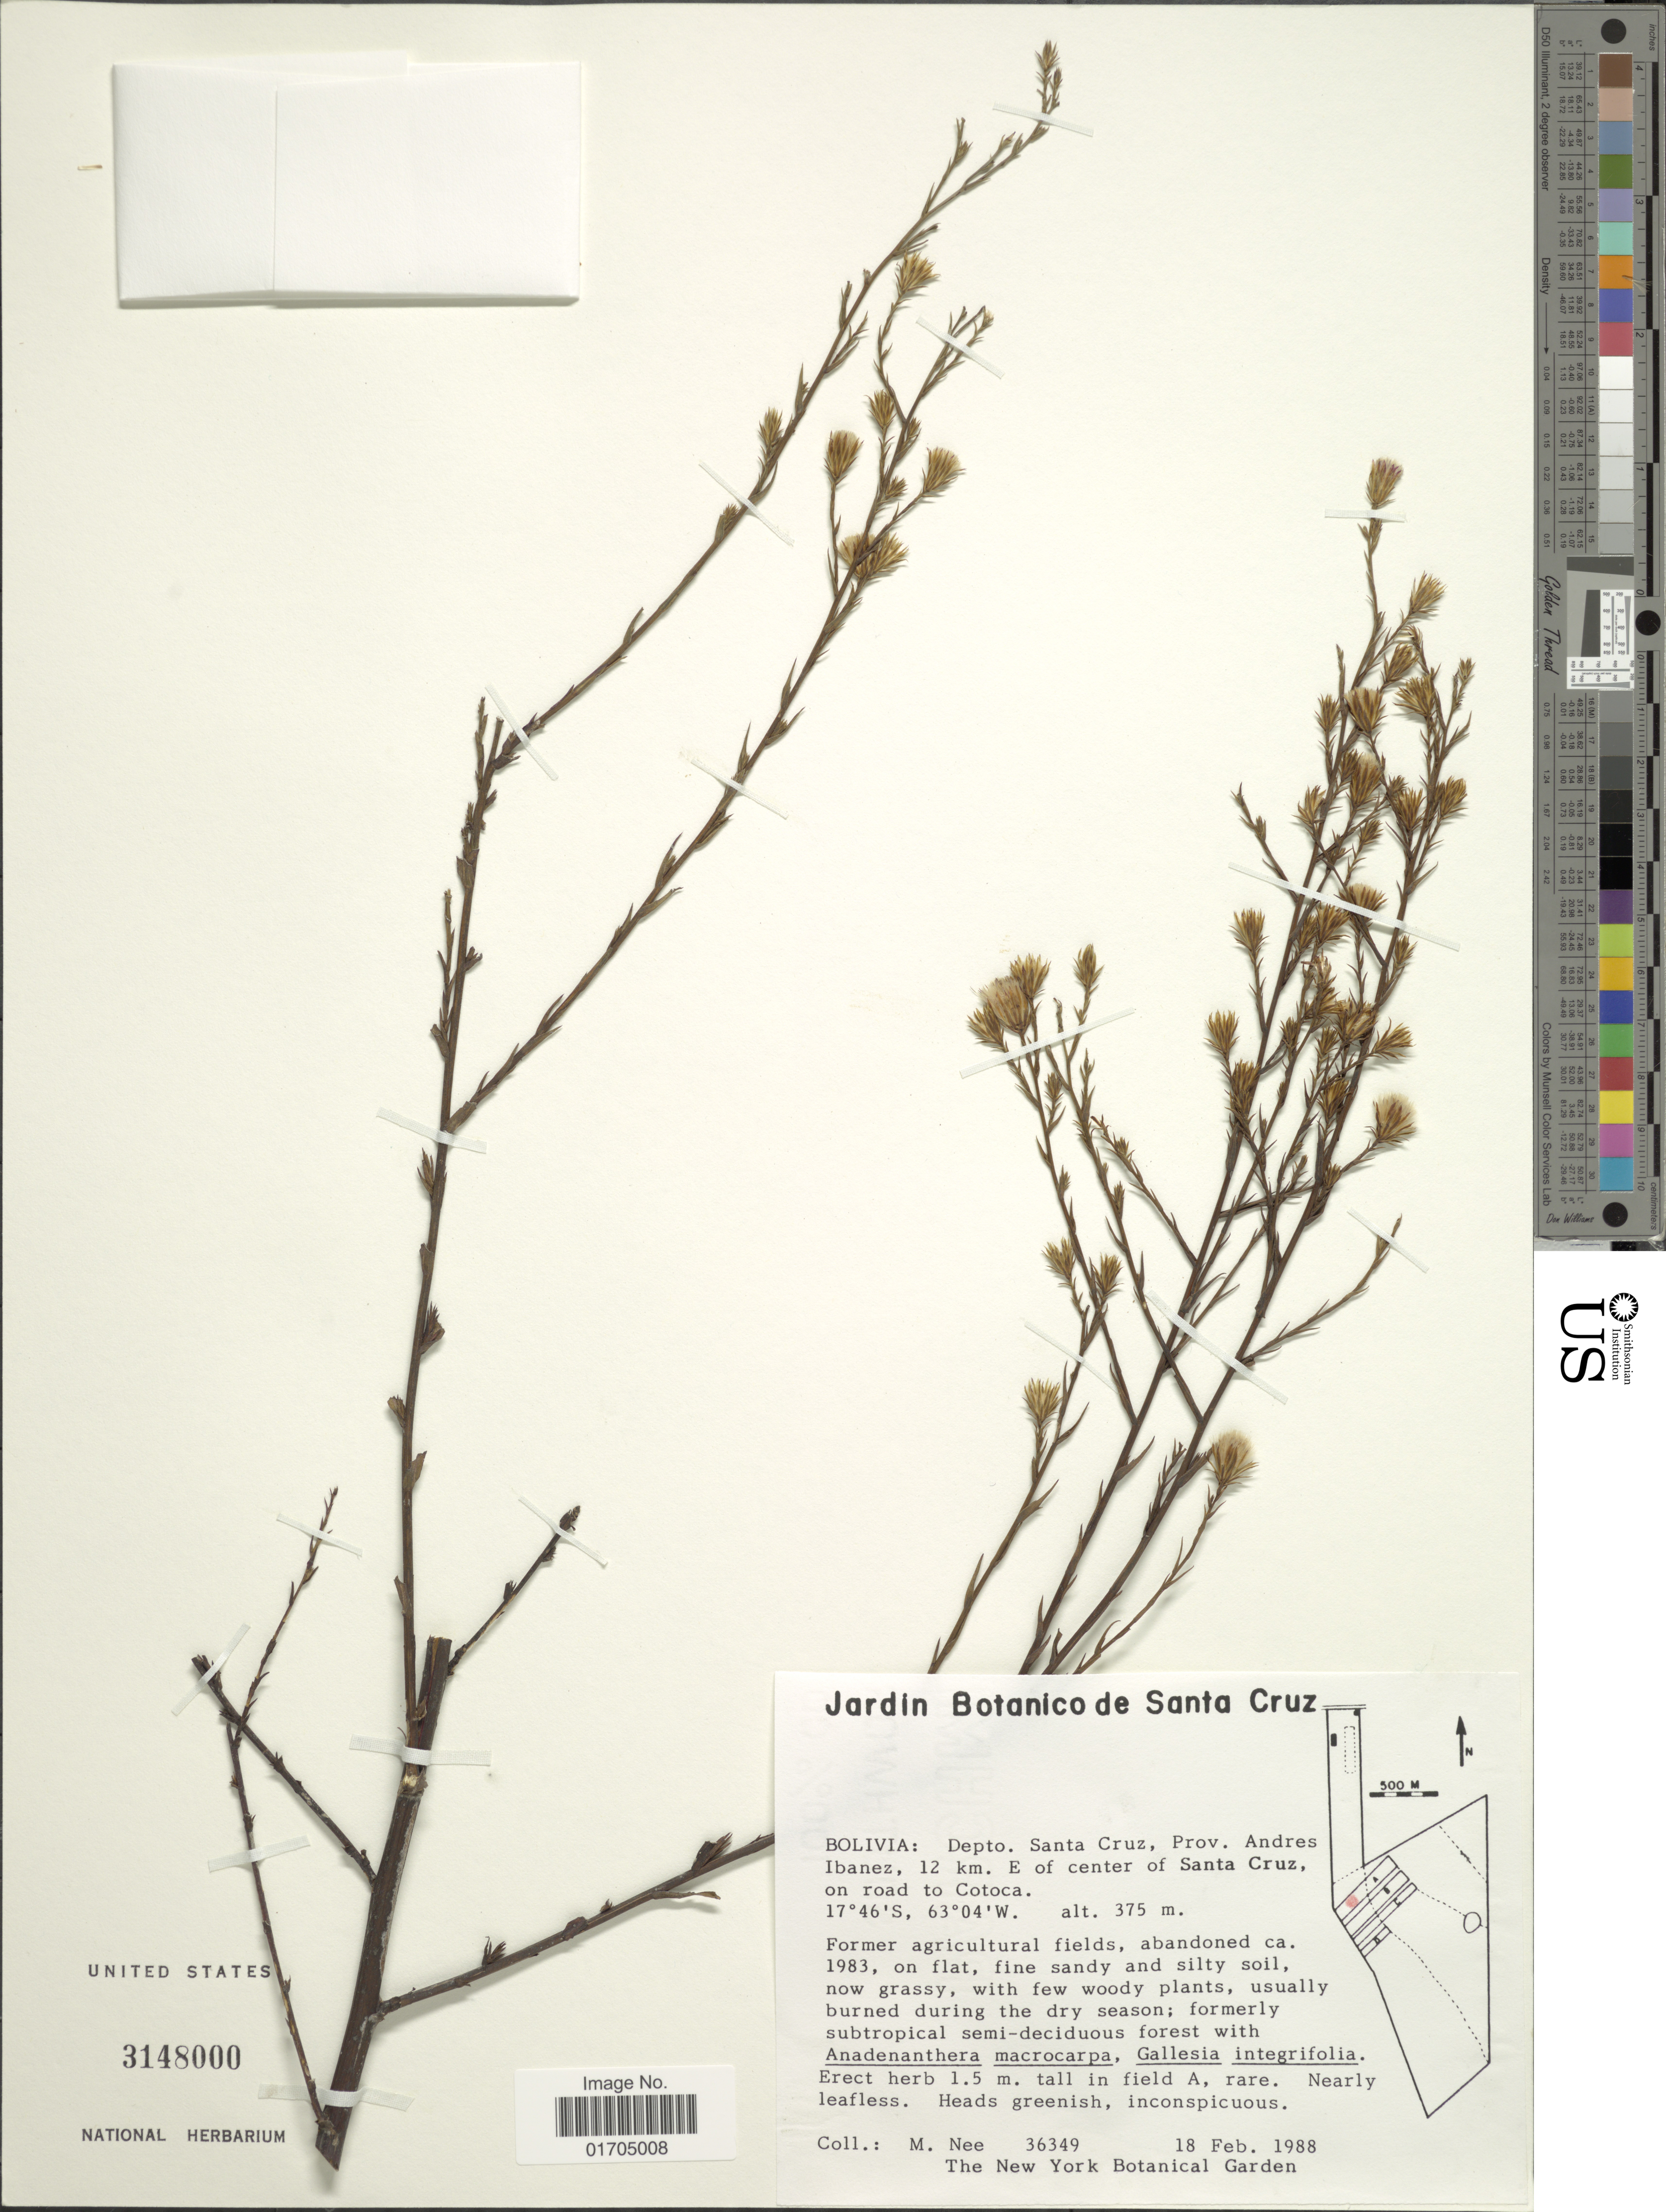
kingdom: Plantae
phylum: Tracheophyta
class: Magnoliopsida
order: Asterales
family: Asteraceae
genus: Symphyotrichum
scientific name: Symphyotrichum squamatum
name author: (Spreng.) G.L. Nesom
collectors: M. Nee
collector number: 36349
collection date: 1988-02-18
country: Bolivia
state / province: Santa Cruz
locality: Prov. Andres Ibanez, 12 km. E of center of Santa Cruz, on road to Cotoca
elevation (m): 375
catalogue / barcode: US 3148000